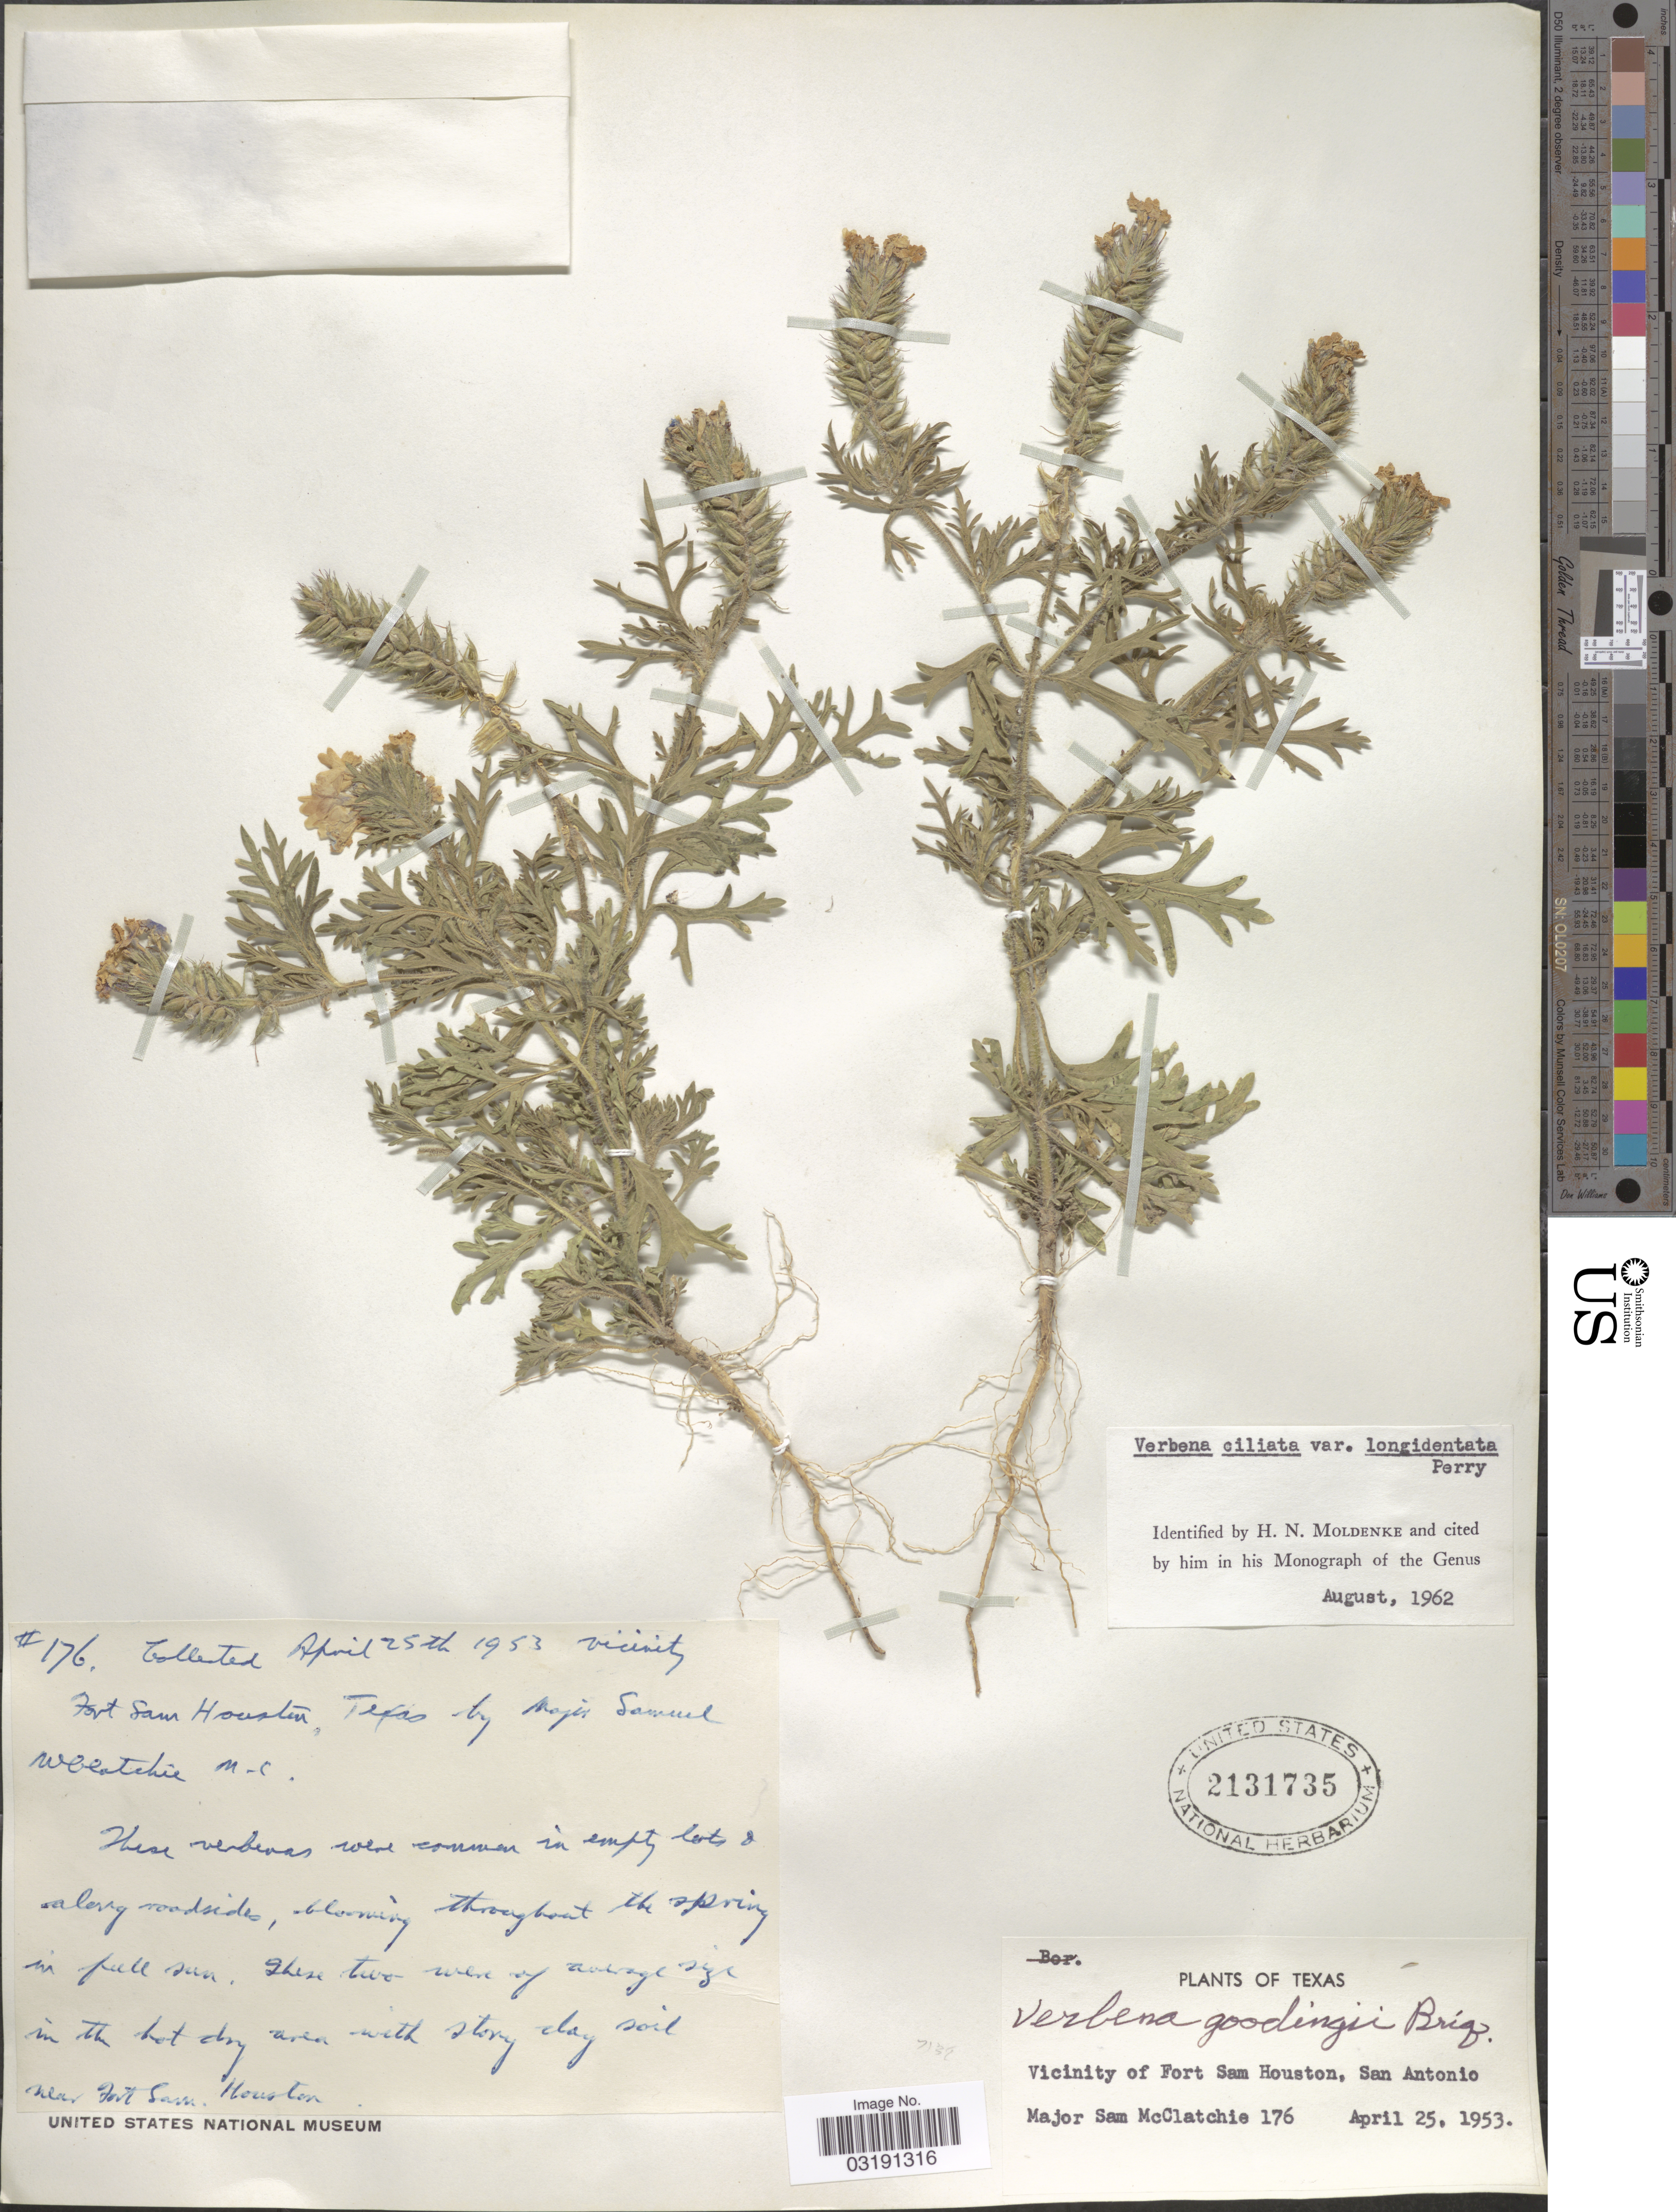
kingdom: Plantae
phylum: Tracheophyta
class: Magnoliopsida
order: Lamiales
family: Verbenaceae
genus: Verbena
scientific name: Verbena ciliata var. longidentata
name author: L.M. Perry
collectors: S. McClatchie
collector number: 176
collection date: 1953-04-25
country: United States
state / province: Texas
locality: Vicinity of Fort Sam Houston, San Antonio.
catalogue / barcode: US 2131735